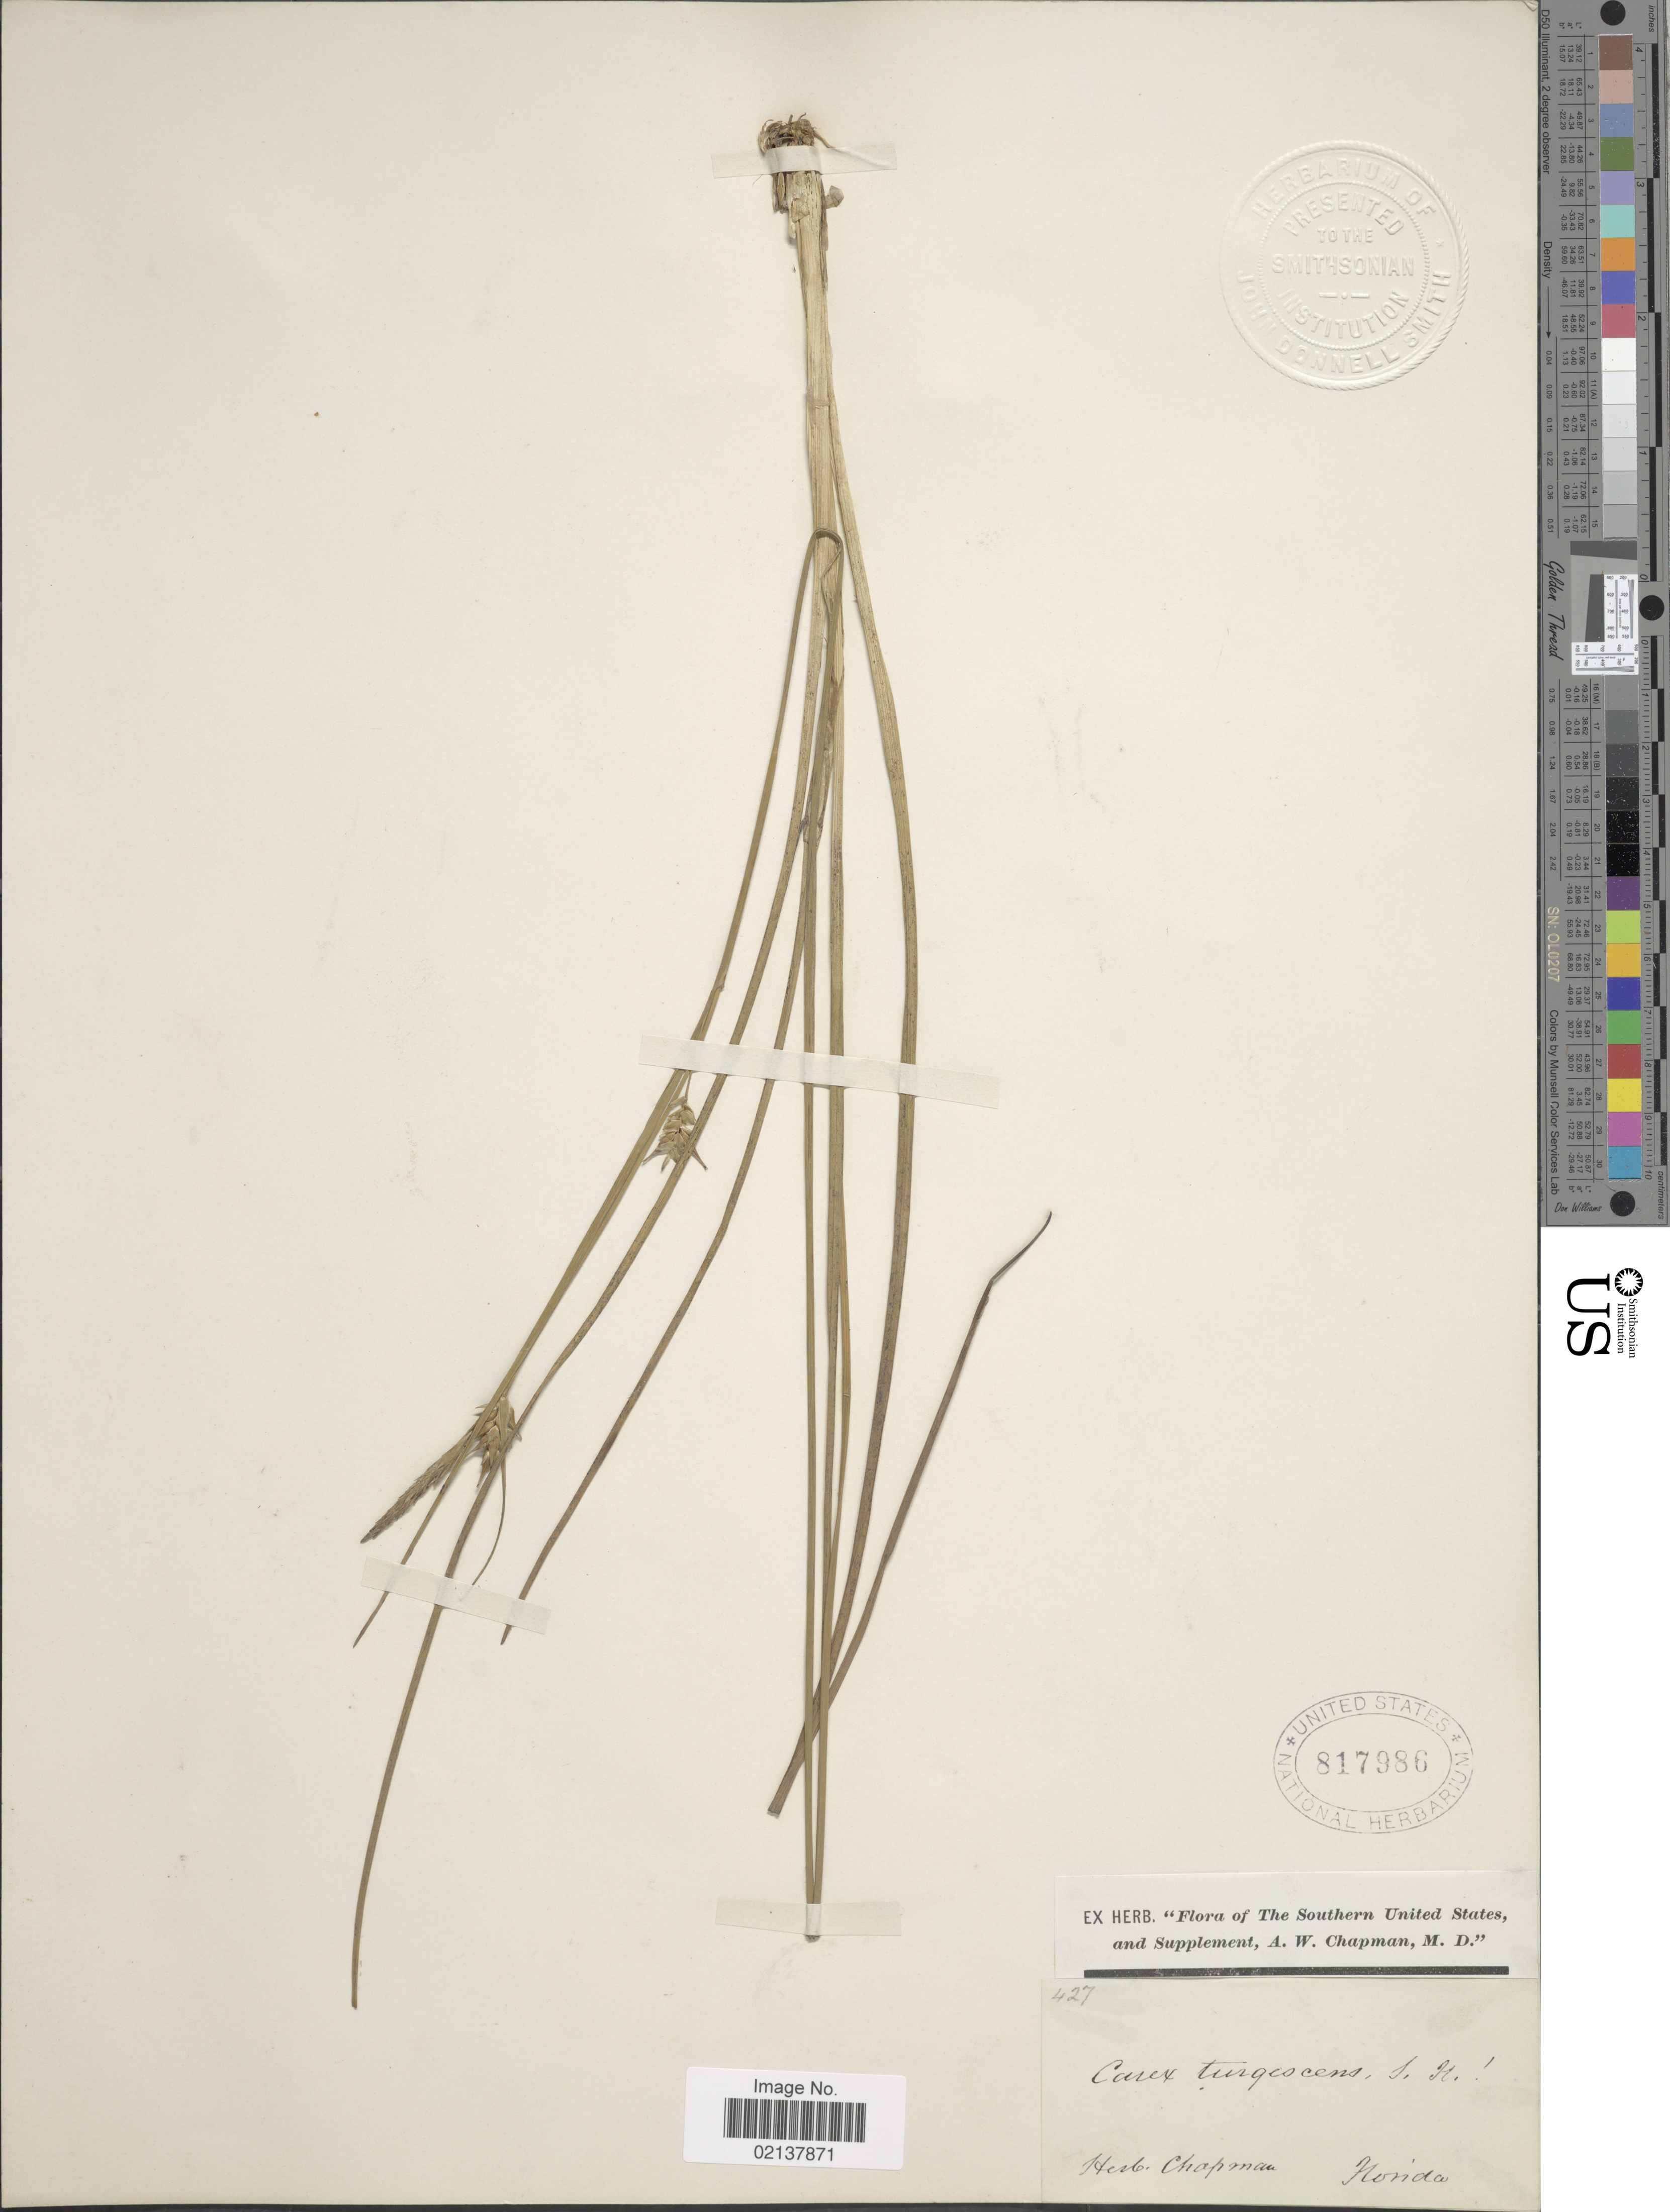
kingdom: Plantae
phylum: Tracheophyta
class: Liliopsida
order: Poales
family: Cyperaceae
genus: Carex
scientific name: Carex turgescens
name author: Torr.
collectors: ex herb. Chapman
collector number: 427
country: United States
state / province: Florida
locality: The Southern United States, and Supplement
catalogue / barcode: US 817986